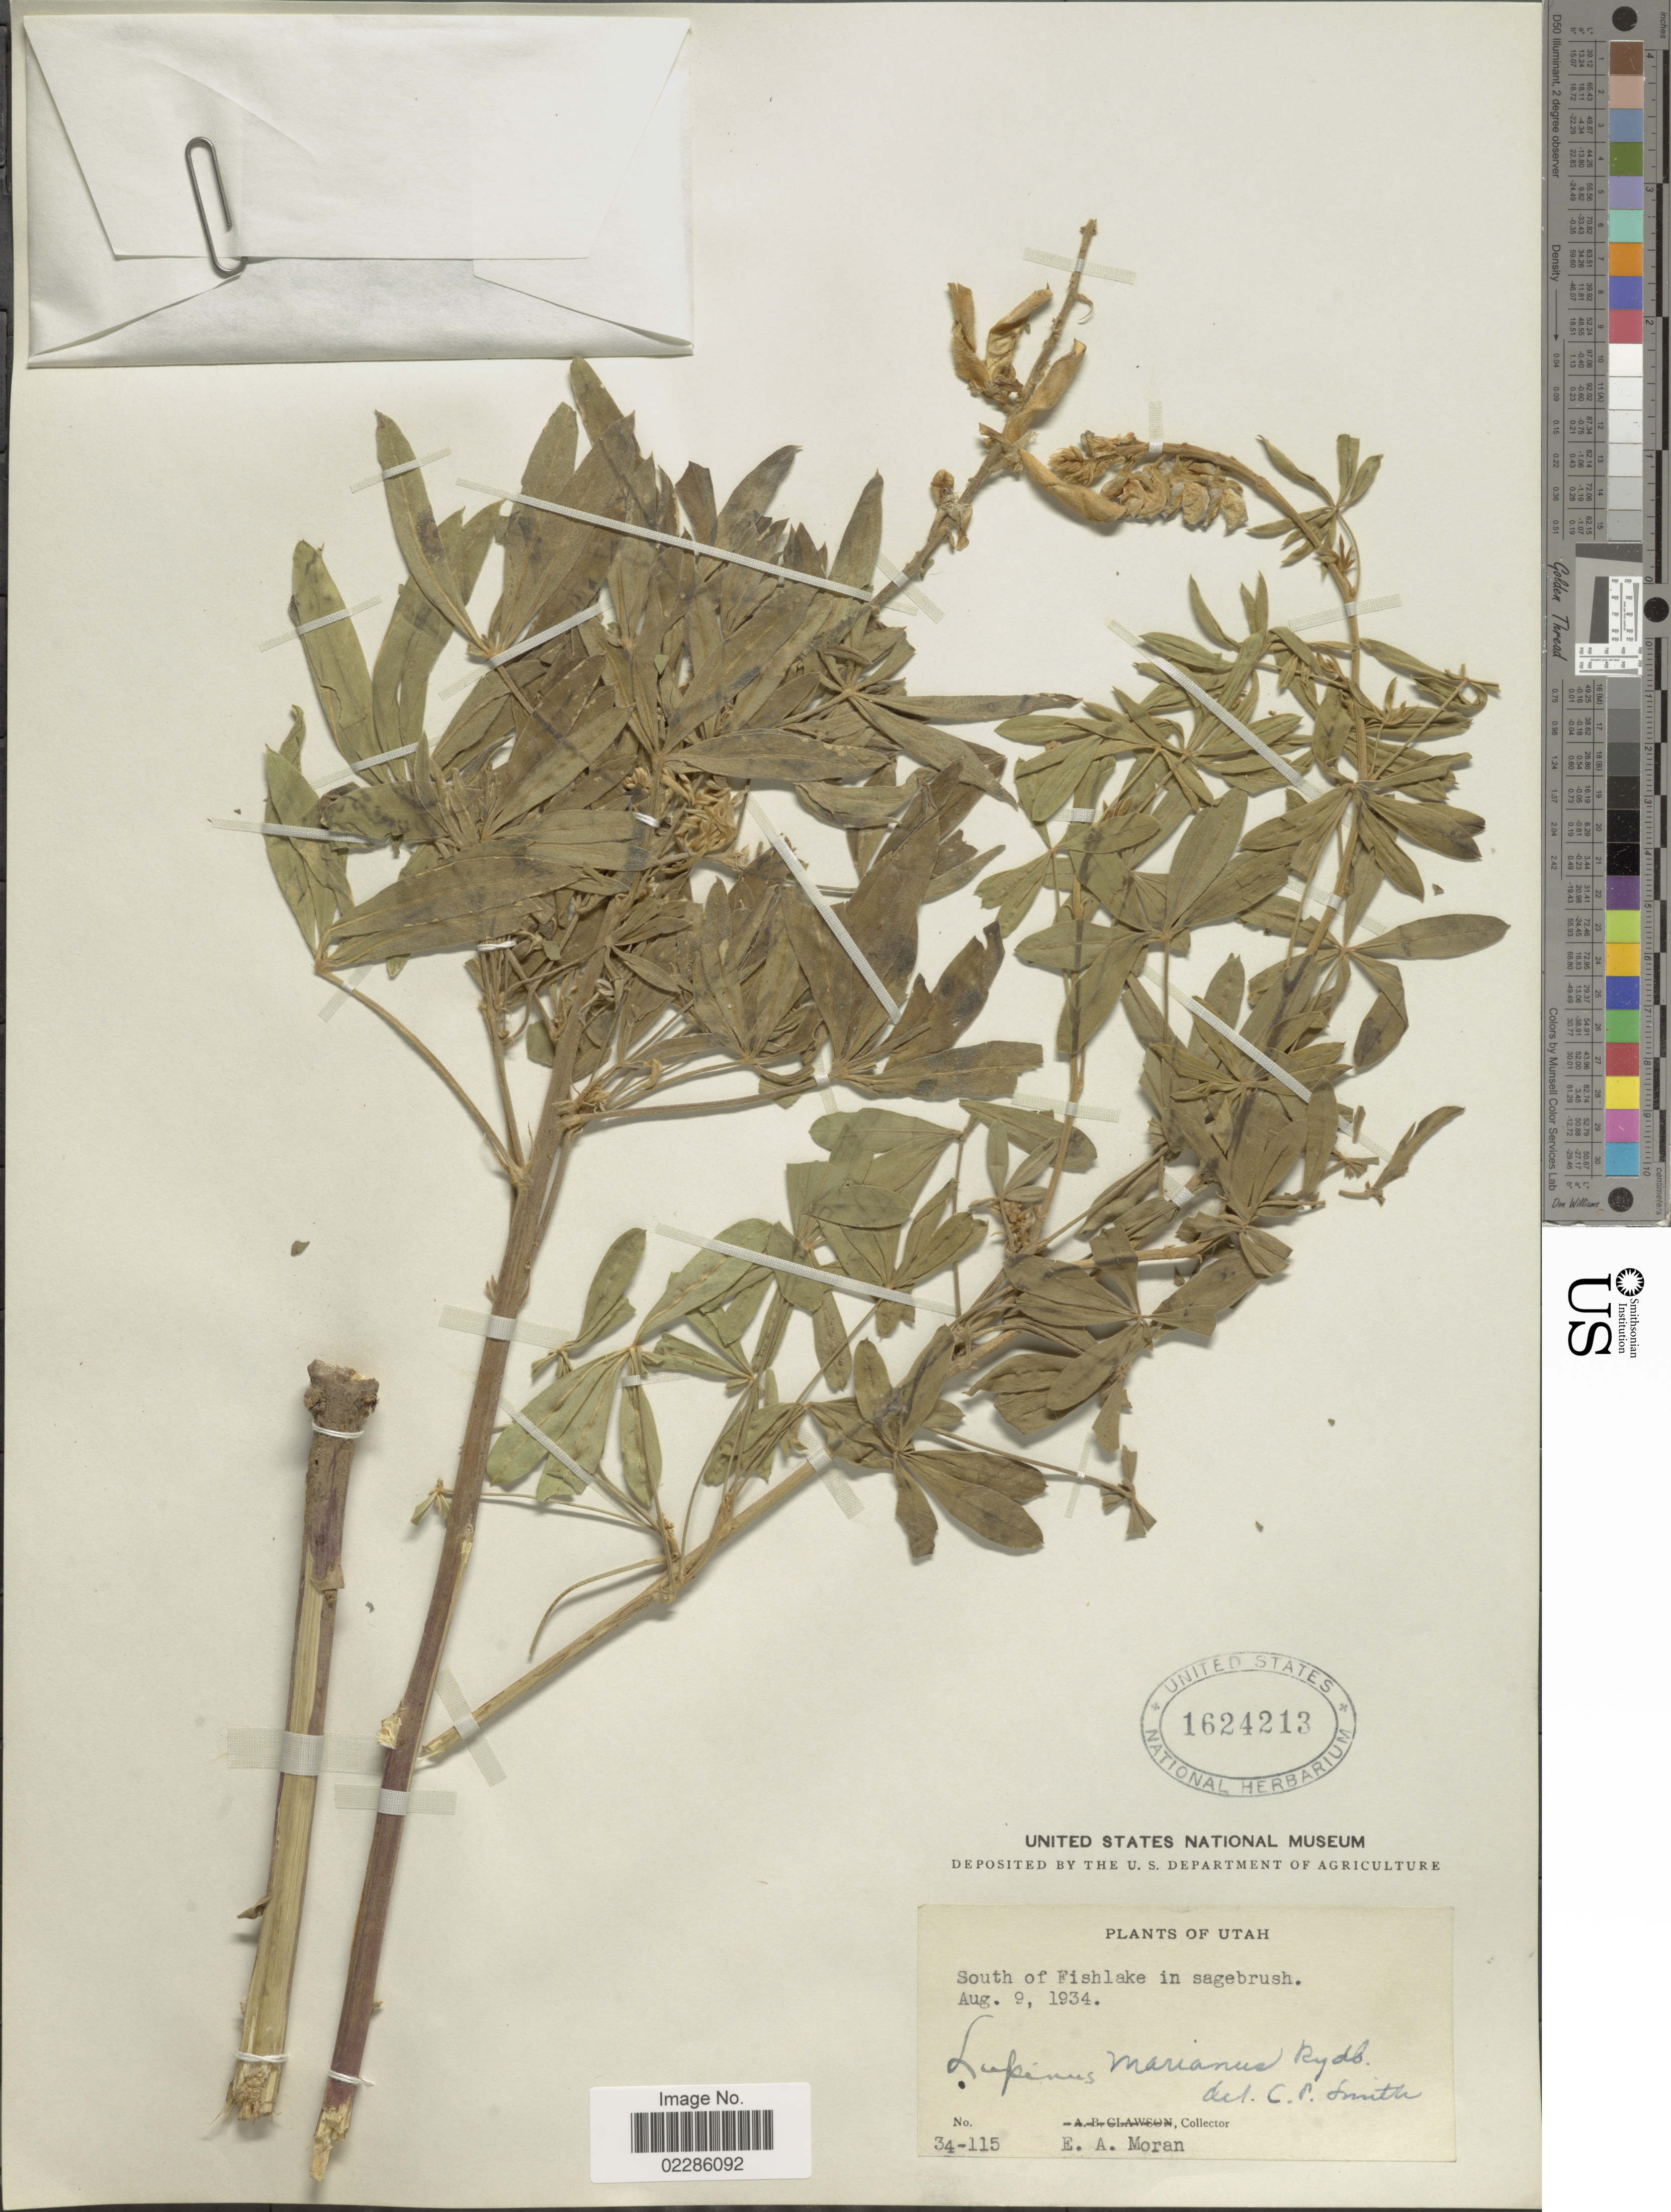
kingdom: Plantae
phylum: Tracheophyta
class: Magnoliopsida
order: Fabales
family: Fabaceae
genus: Lupinus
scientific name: Lupinus marianus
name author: Rydb.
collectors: E. A. Moran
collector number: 34-115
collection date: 1934-09-09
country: United States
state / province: Utah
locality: South end Fishlake in sagebrush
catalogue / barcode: US 1624213